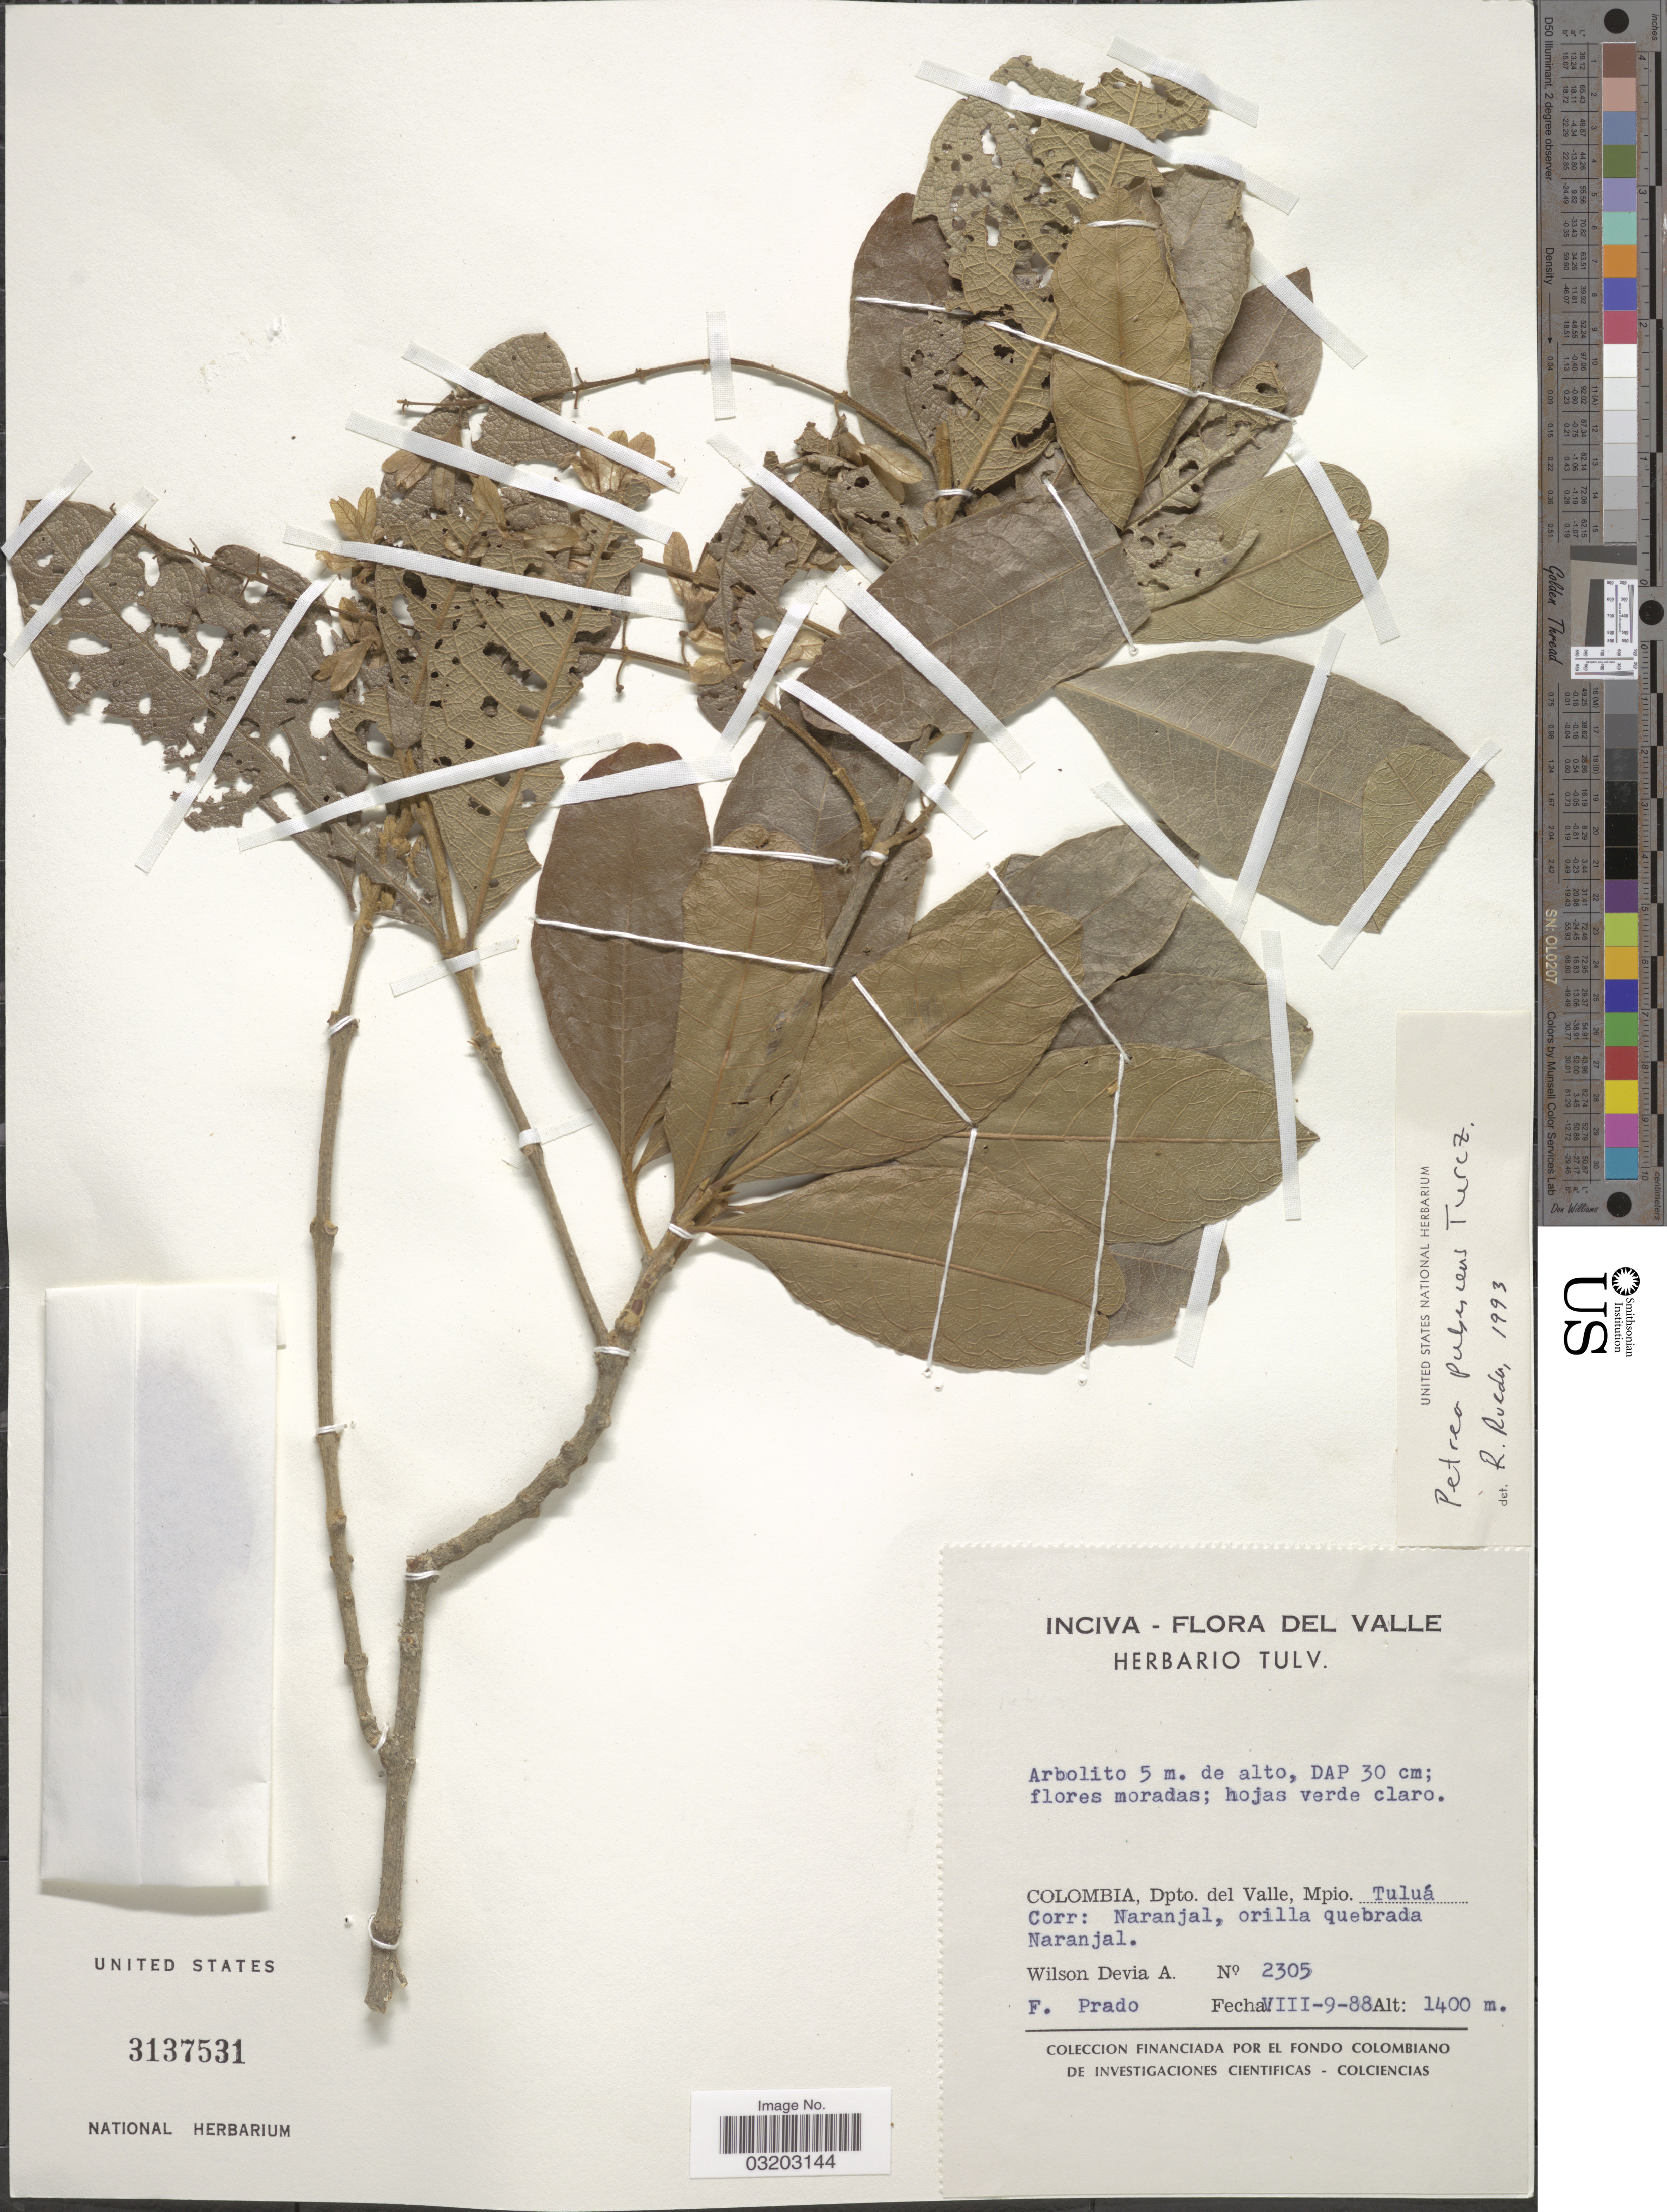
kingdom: Plantae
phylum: Tracheophyta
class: Magnoliopsida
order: Lamiales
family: Verbenaceae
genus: Petrea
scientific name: Petrea pubescens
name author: Turcz.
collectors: W. Devia A. & F. Prado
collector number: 2305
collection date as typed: Transcribed d/m/y: 9/8/88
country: Colombia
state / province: Valle del Cauca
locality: Dpto. del Valle, Mpio. Tuluá. Corr: Naranjal, orilla quebrada Naranjal.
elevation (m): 1400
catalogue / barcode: US 3137531